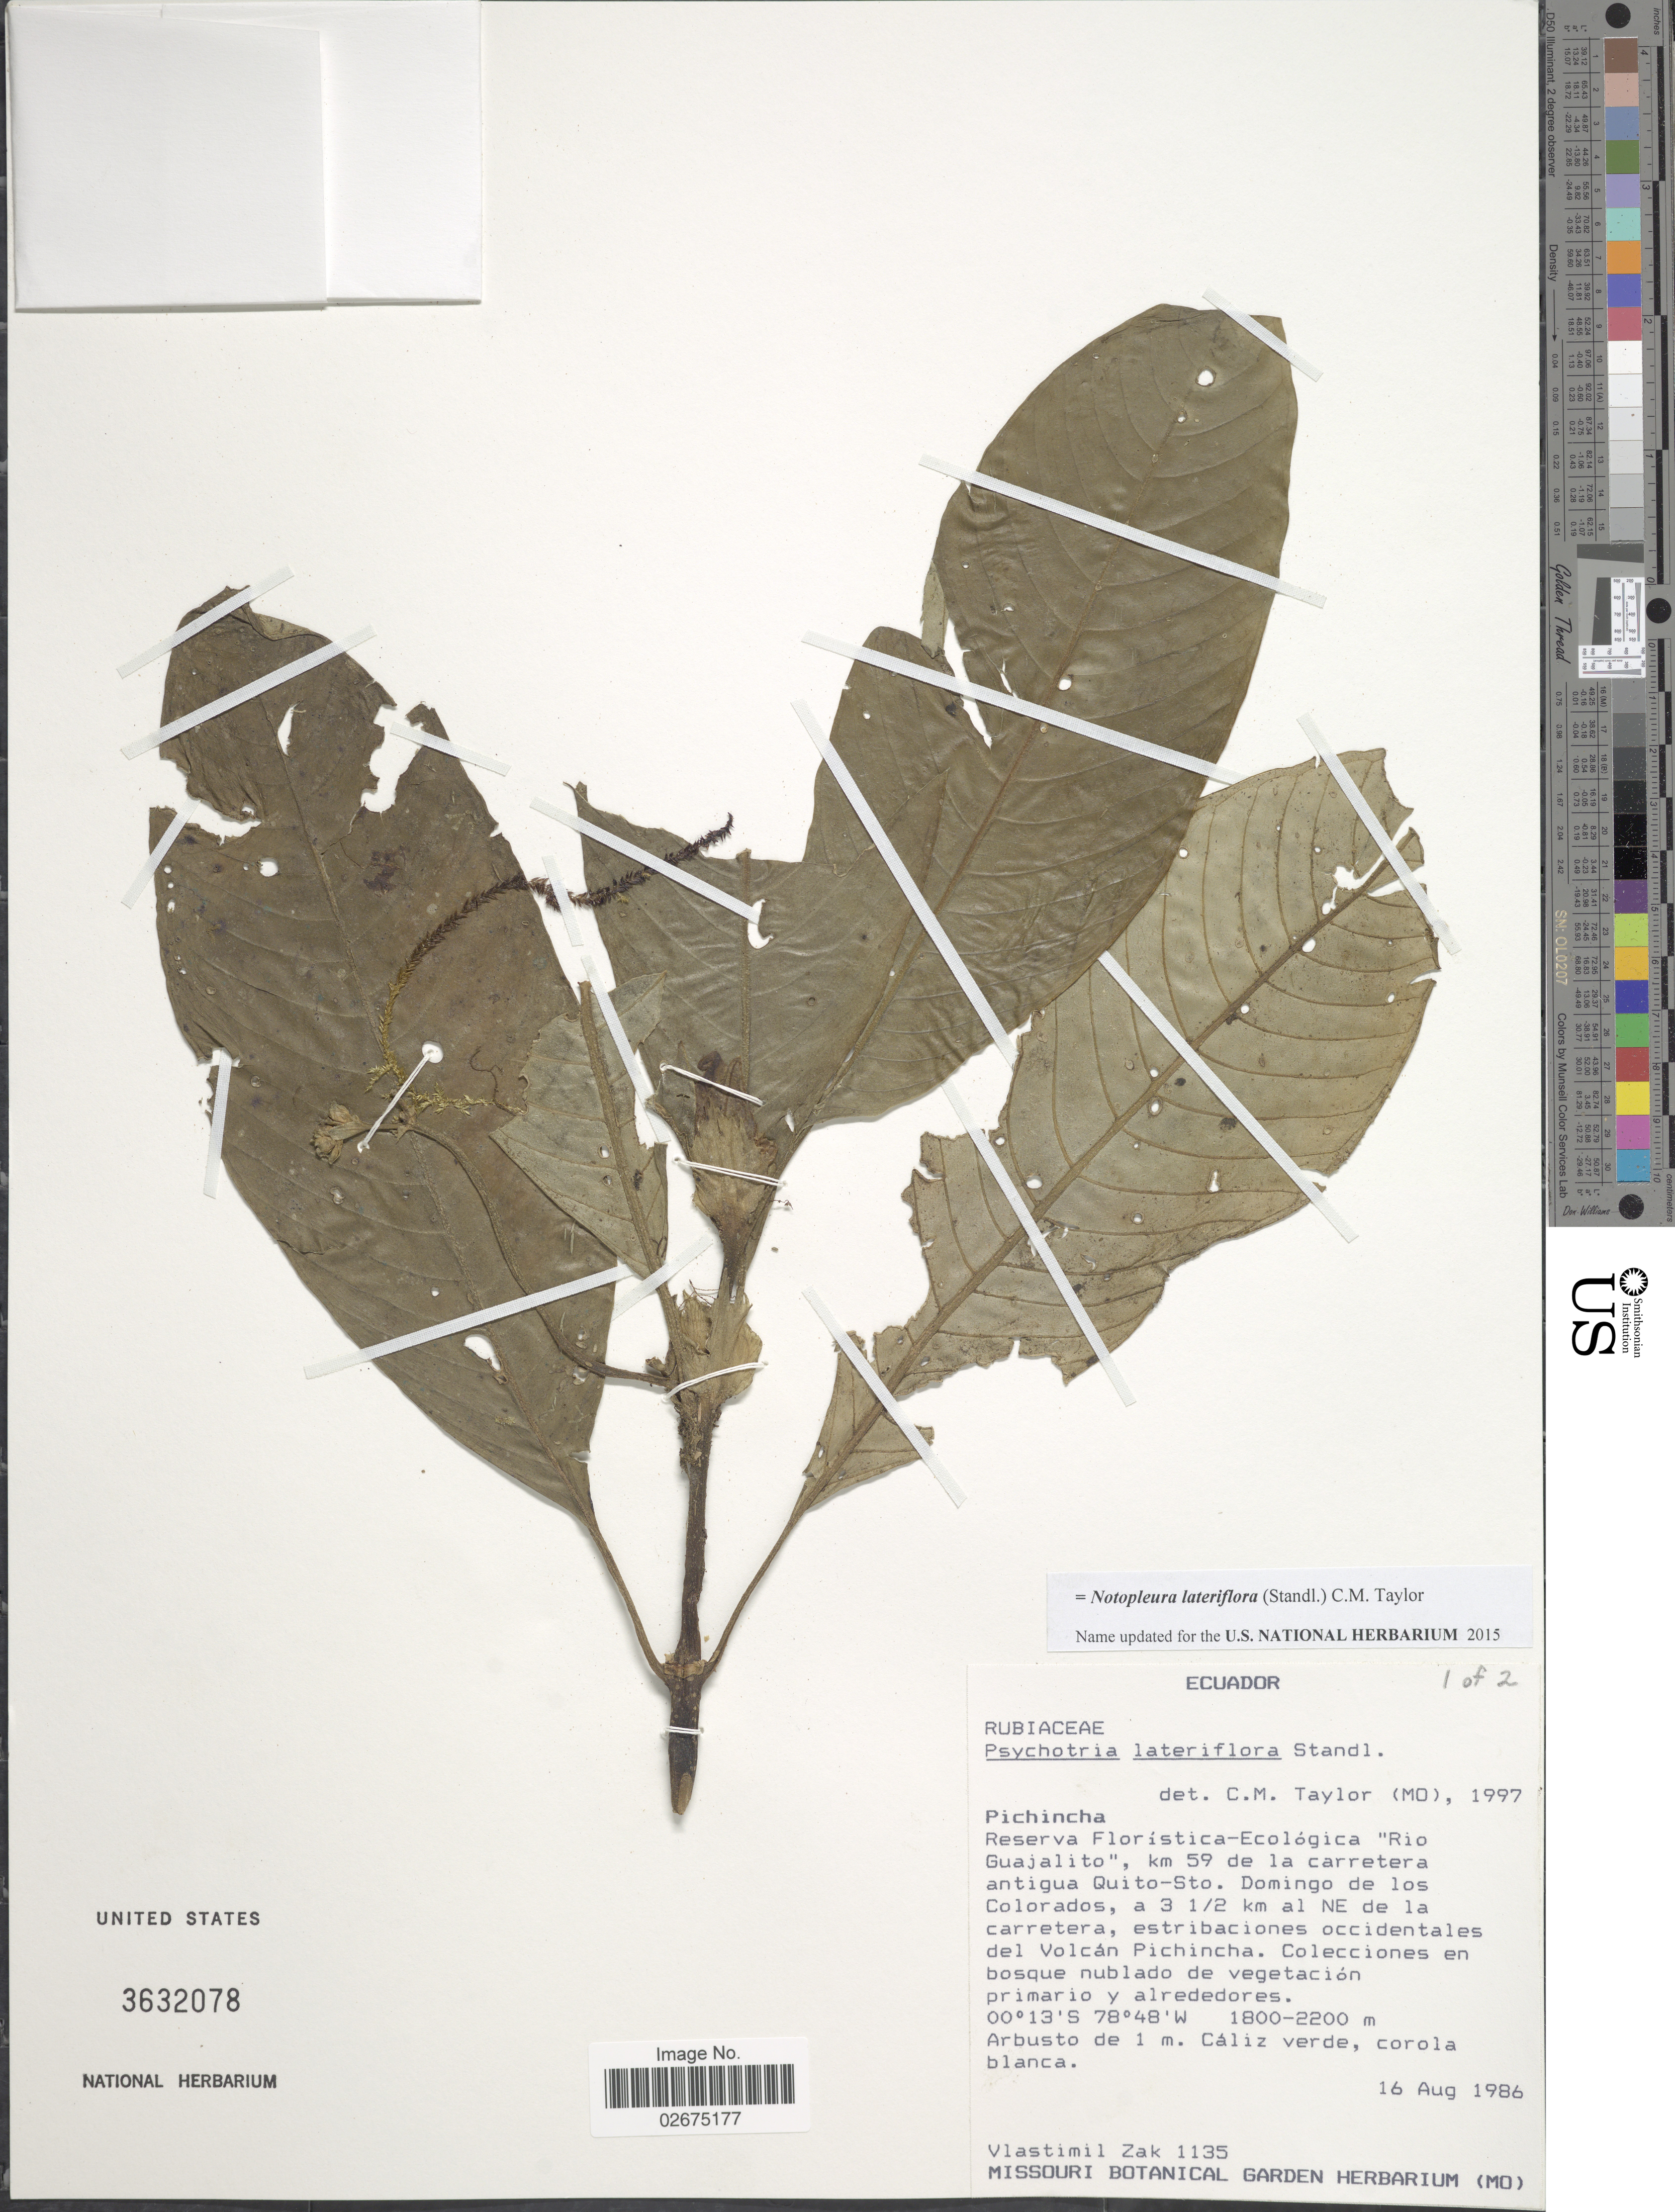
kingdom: Plantae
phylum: Tracheophyta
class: Magnoliopsida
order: Gentianales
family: Rubiaceae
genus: Notopleura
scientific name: Notopleura lateriflora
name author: (Standl.) C.M. Taylor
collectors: V. Zak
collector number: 1135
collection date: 1986-08-16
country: Ecuador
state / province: Pichincha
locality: Reserva Floristica-Ecologica "Rio Guajalito", km 59 de la carretera antigua Quito-Sto. Domingo de los Colorados, a 3 1/2 km al NE de la carretera, estribaciones occidentales del Volcan Pichincha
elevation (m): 1800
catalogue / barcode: US 3632078